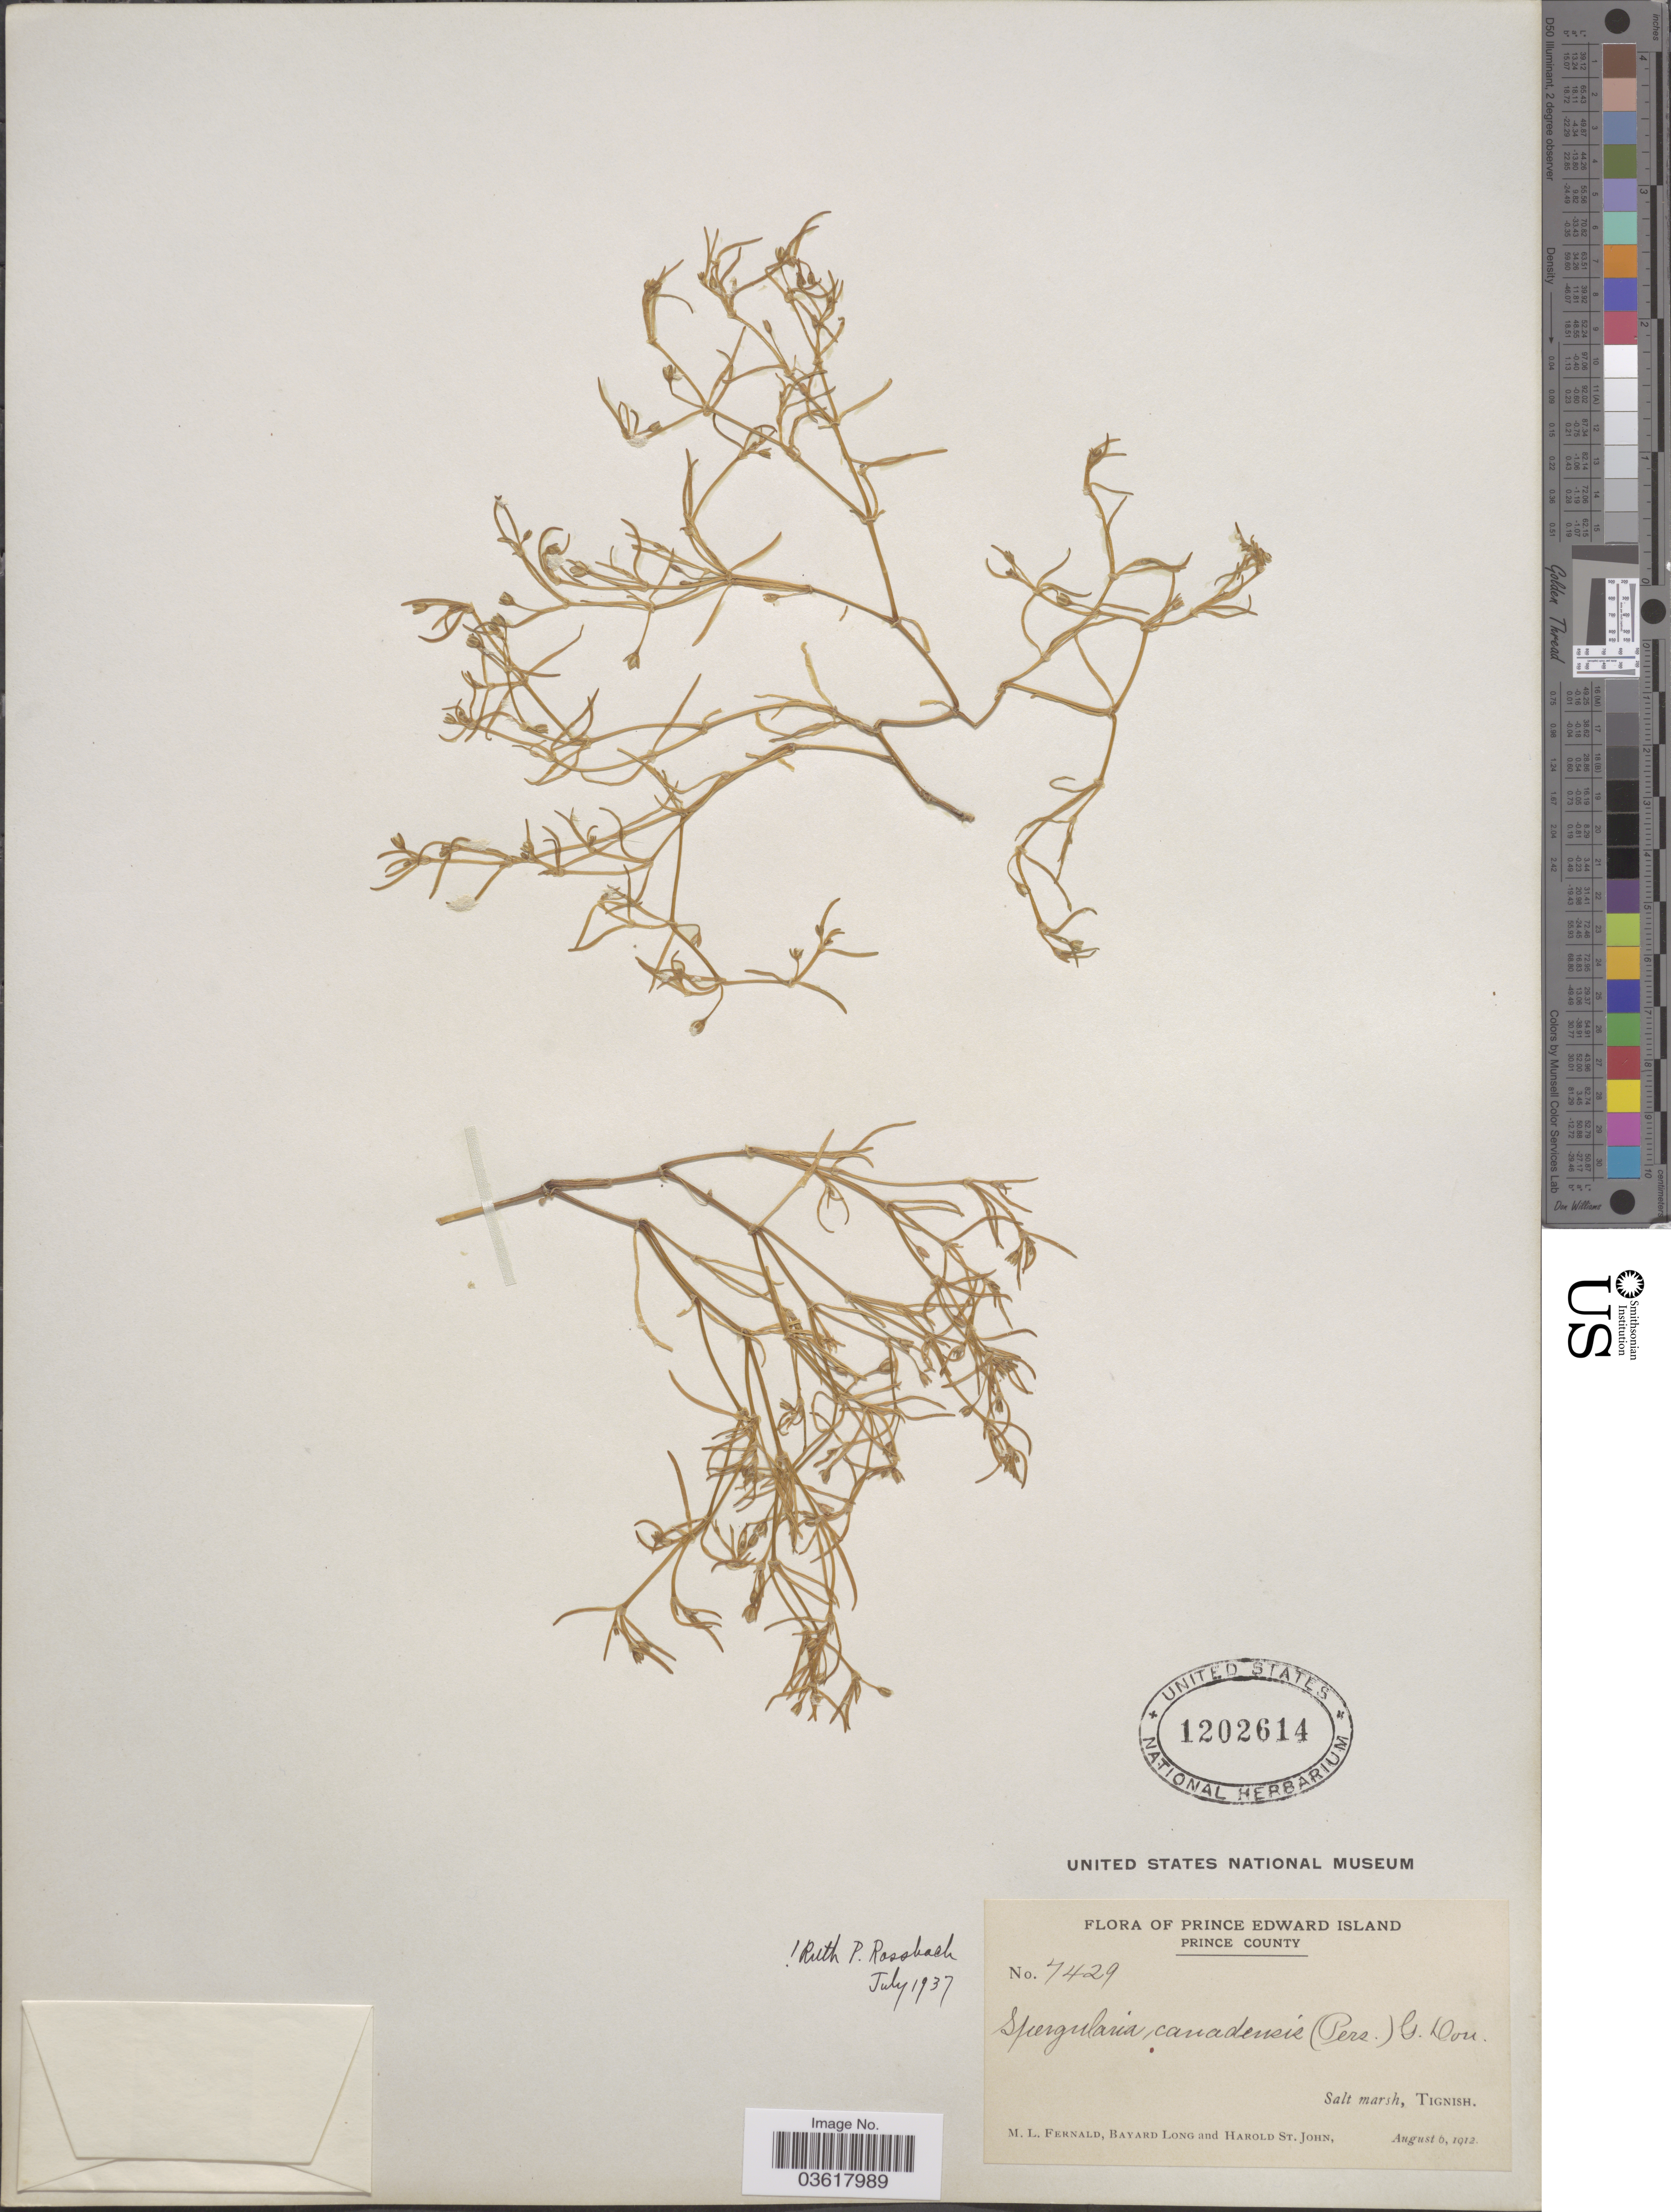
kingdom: Plantae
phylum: Tracheophyta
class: Magnoliopsida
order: Caryophyllales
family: Caryophyllaceae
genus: Spergularia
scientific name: Spergularia canadensis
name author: (Pers.) G. Don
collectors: M. L. Fernald, B. Long & H. St. John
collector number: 7429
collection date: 1912-08-06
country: Canada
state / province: Prince Edward Island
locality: Prince County. Tignish.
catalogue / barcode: US 1202614